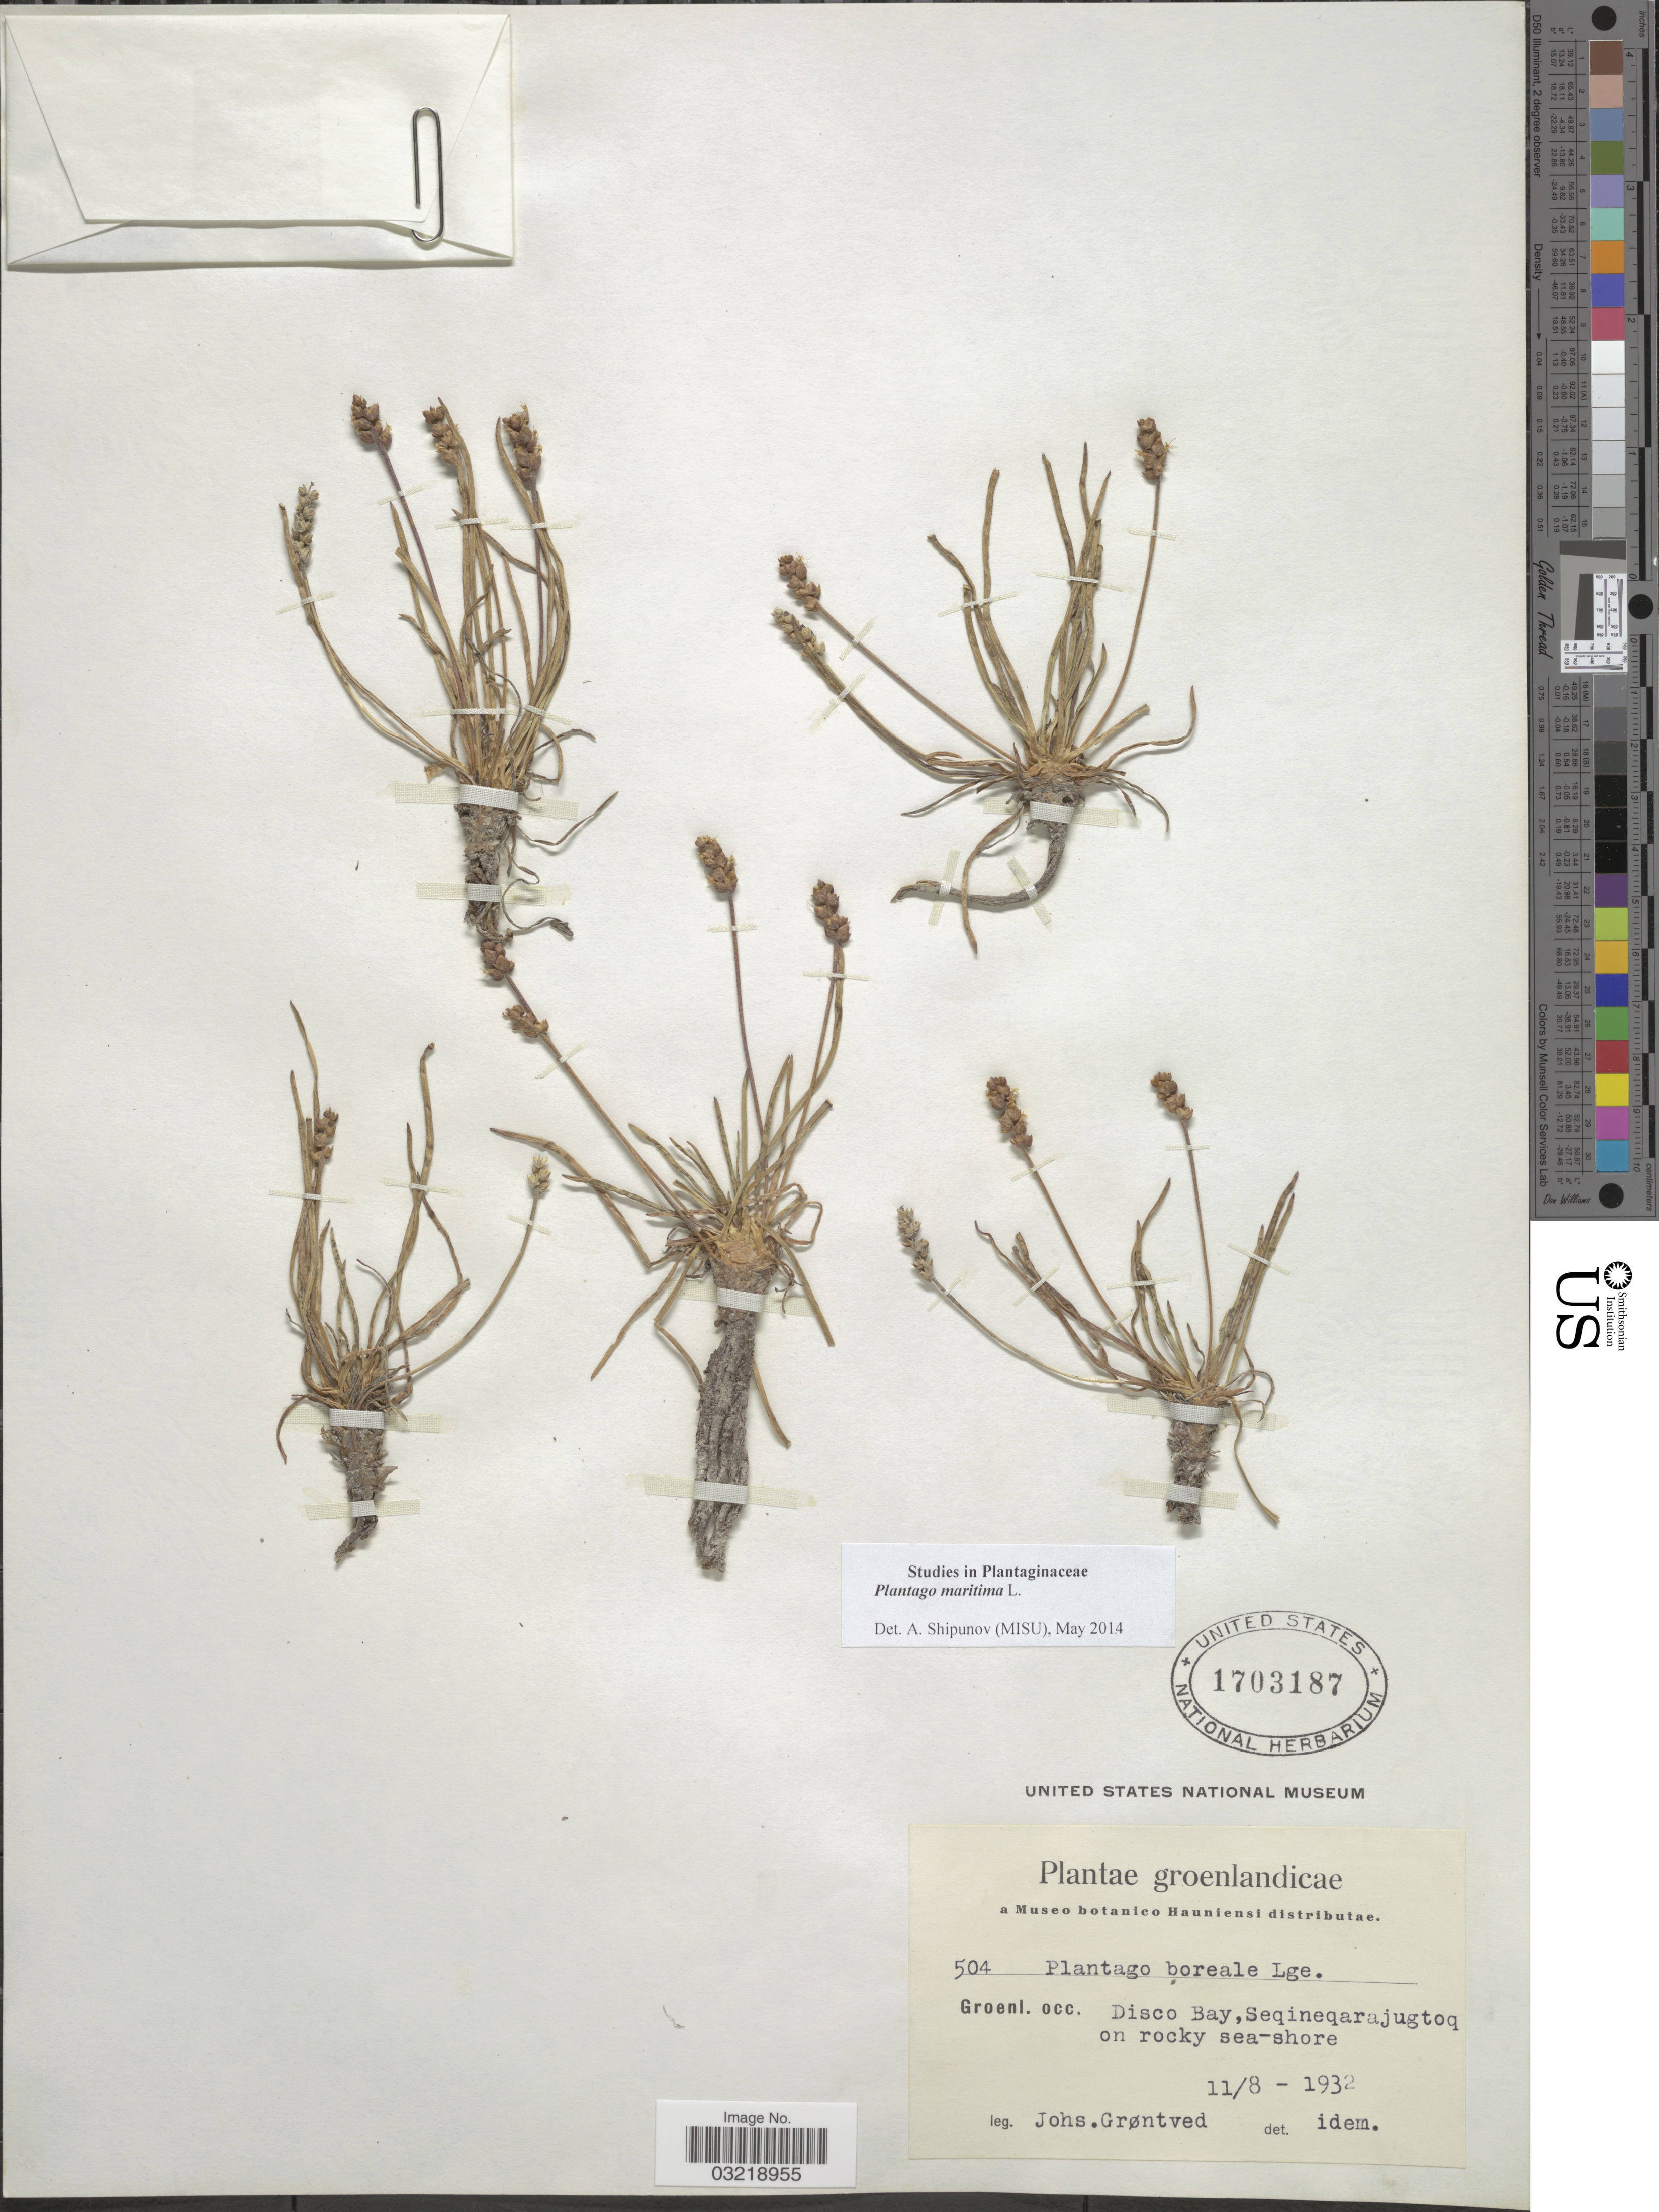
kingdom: Plantae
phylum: Tracheophyta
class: Magnoliopsida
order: Lamiales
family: Plantaginaceae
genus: Plantago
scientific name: Plantago maritima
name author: L.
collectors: J. Gröntved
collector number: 504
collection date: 1932-08-11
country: Greenland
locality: Groenlandicae. Groenl. occ. Disco Bay, Seqineqarajugtoq on rocky sea-shore.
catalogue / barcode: US 1703187